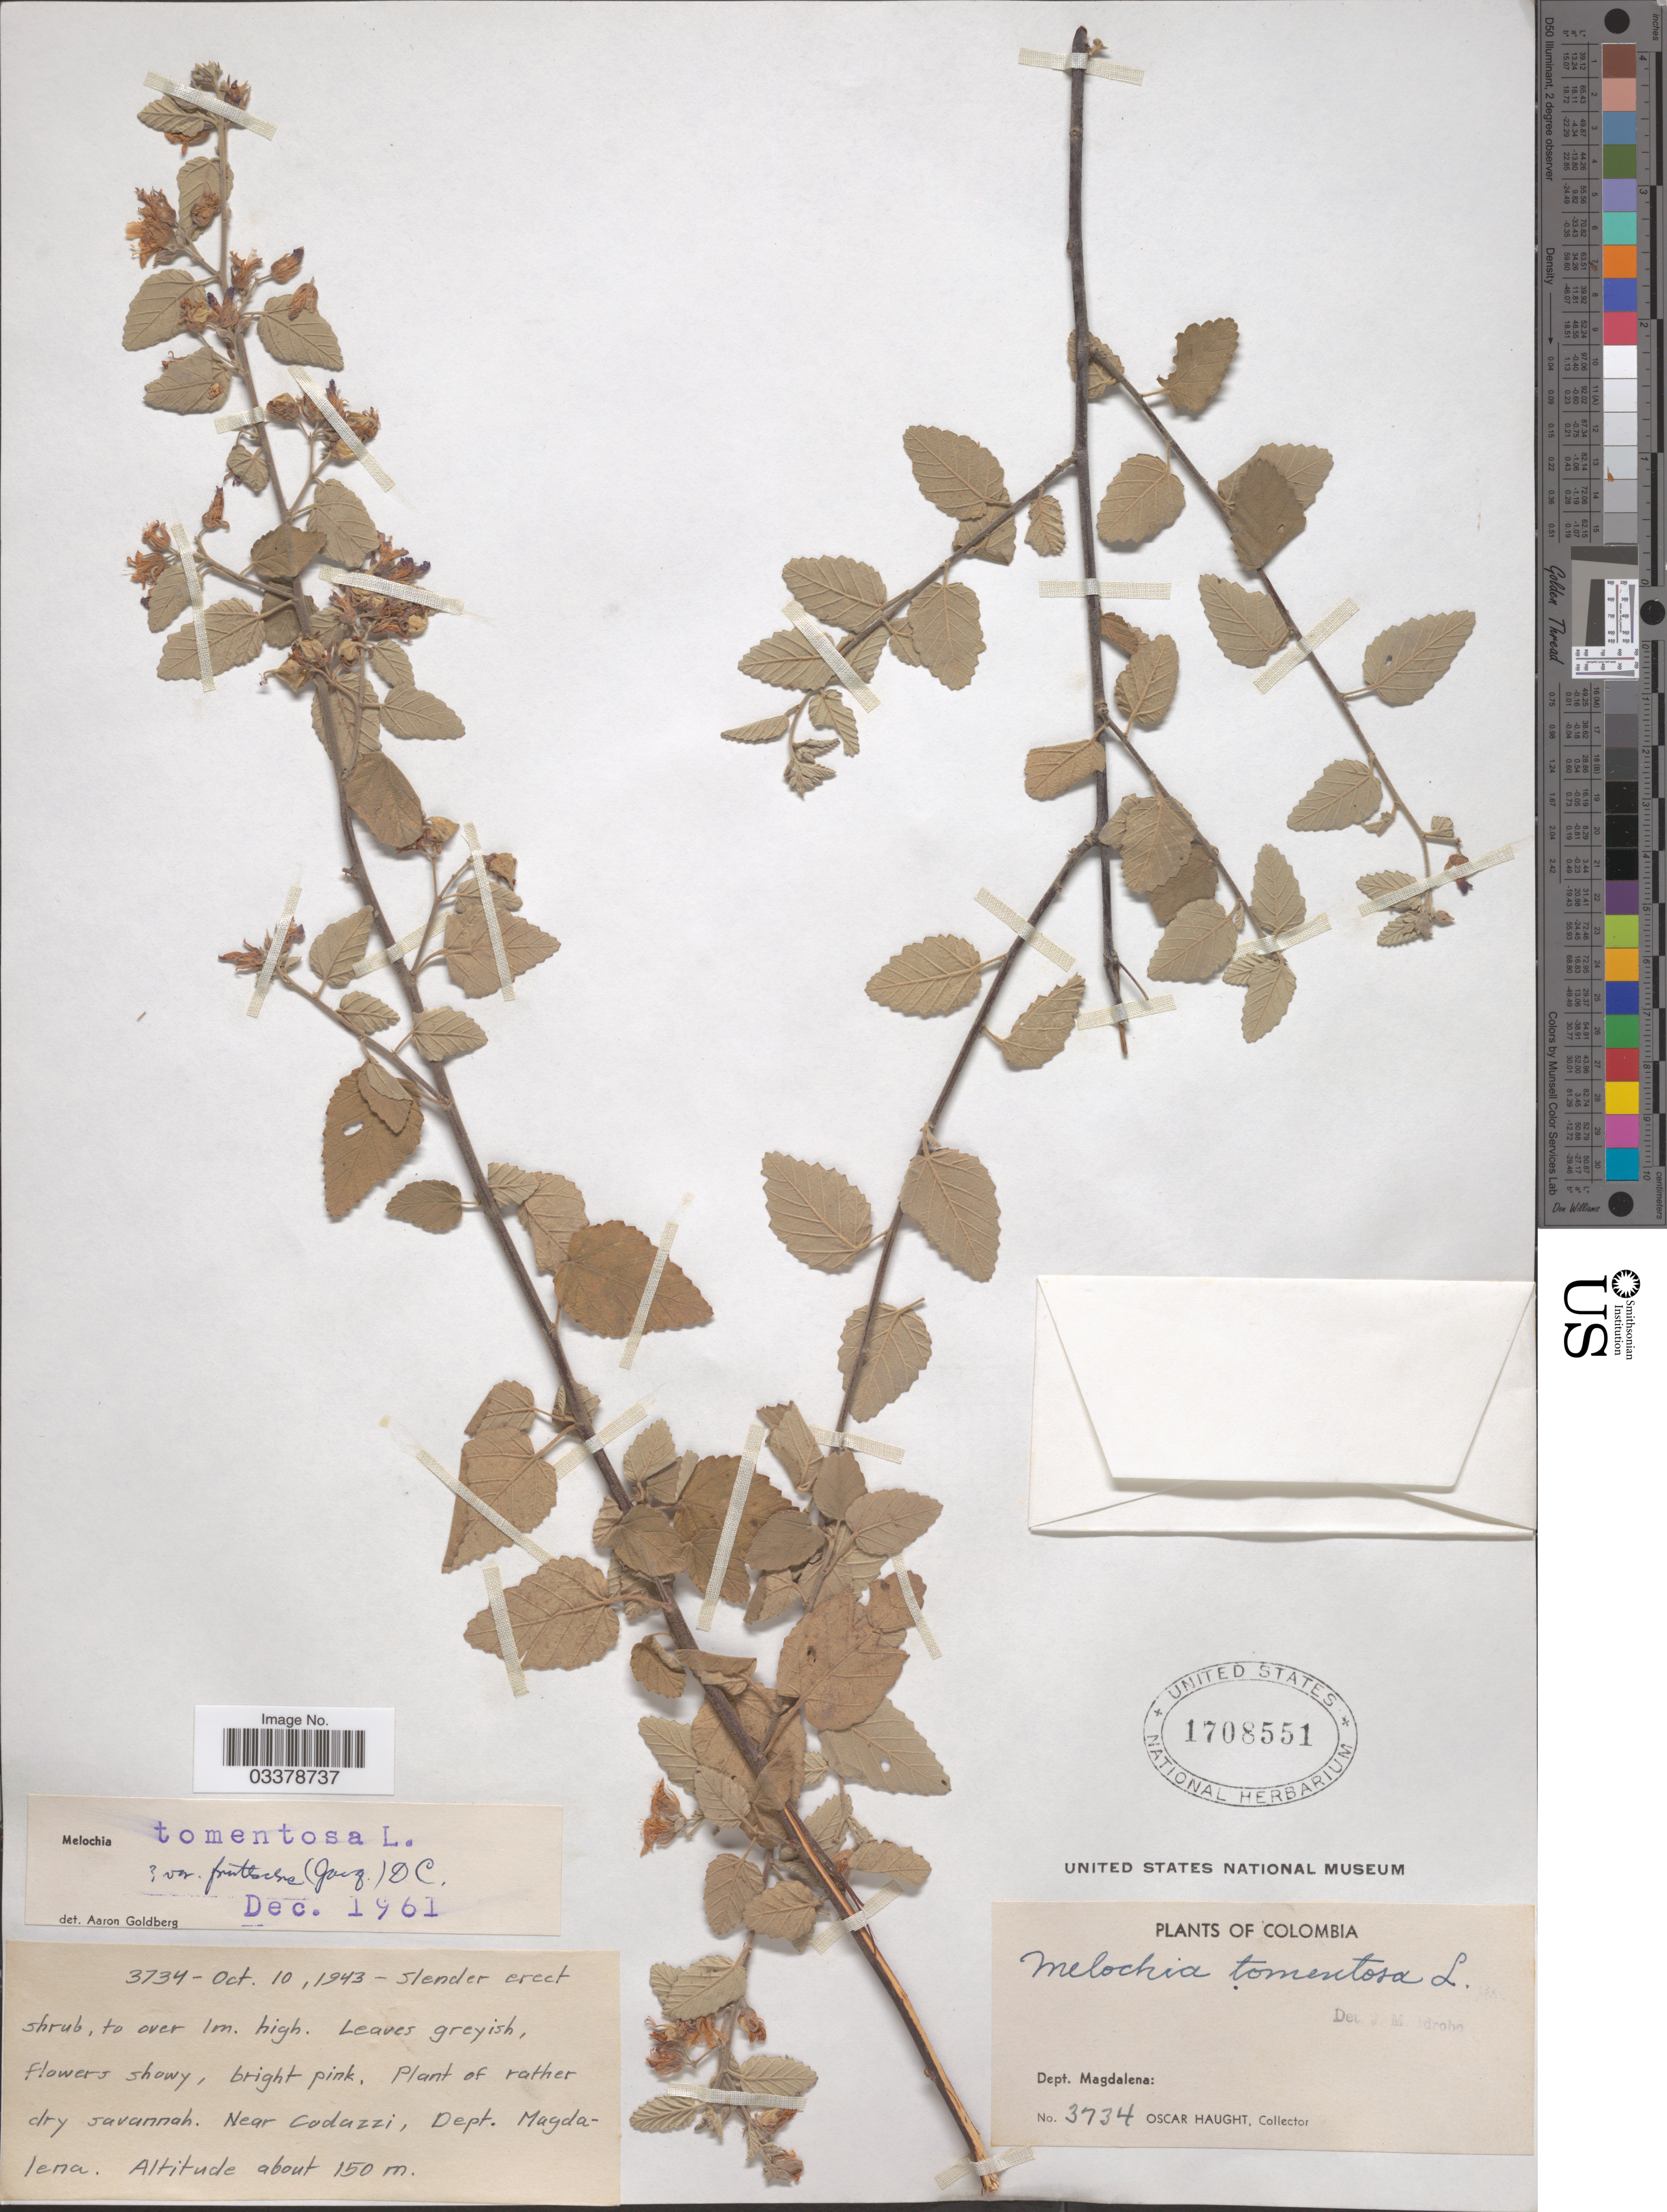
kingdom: Plantae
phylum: Tracheophyta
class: Magnoliopsida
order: Malvales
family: Malvaceae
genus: Melochia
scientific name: Melochia tomentosa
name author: L.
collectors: O. Haught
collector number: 3734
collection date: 1943-10-10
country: Colombia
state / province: Magdalena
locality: Near Codazzi, Dept. Magdalena.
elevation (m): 150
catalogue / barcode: US 1708551